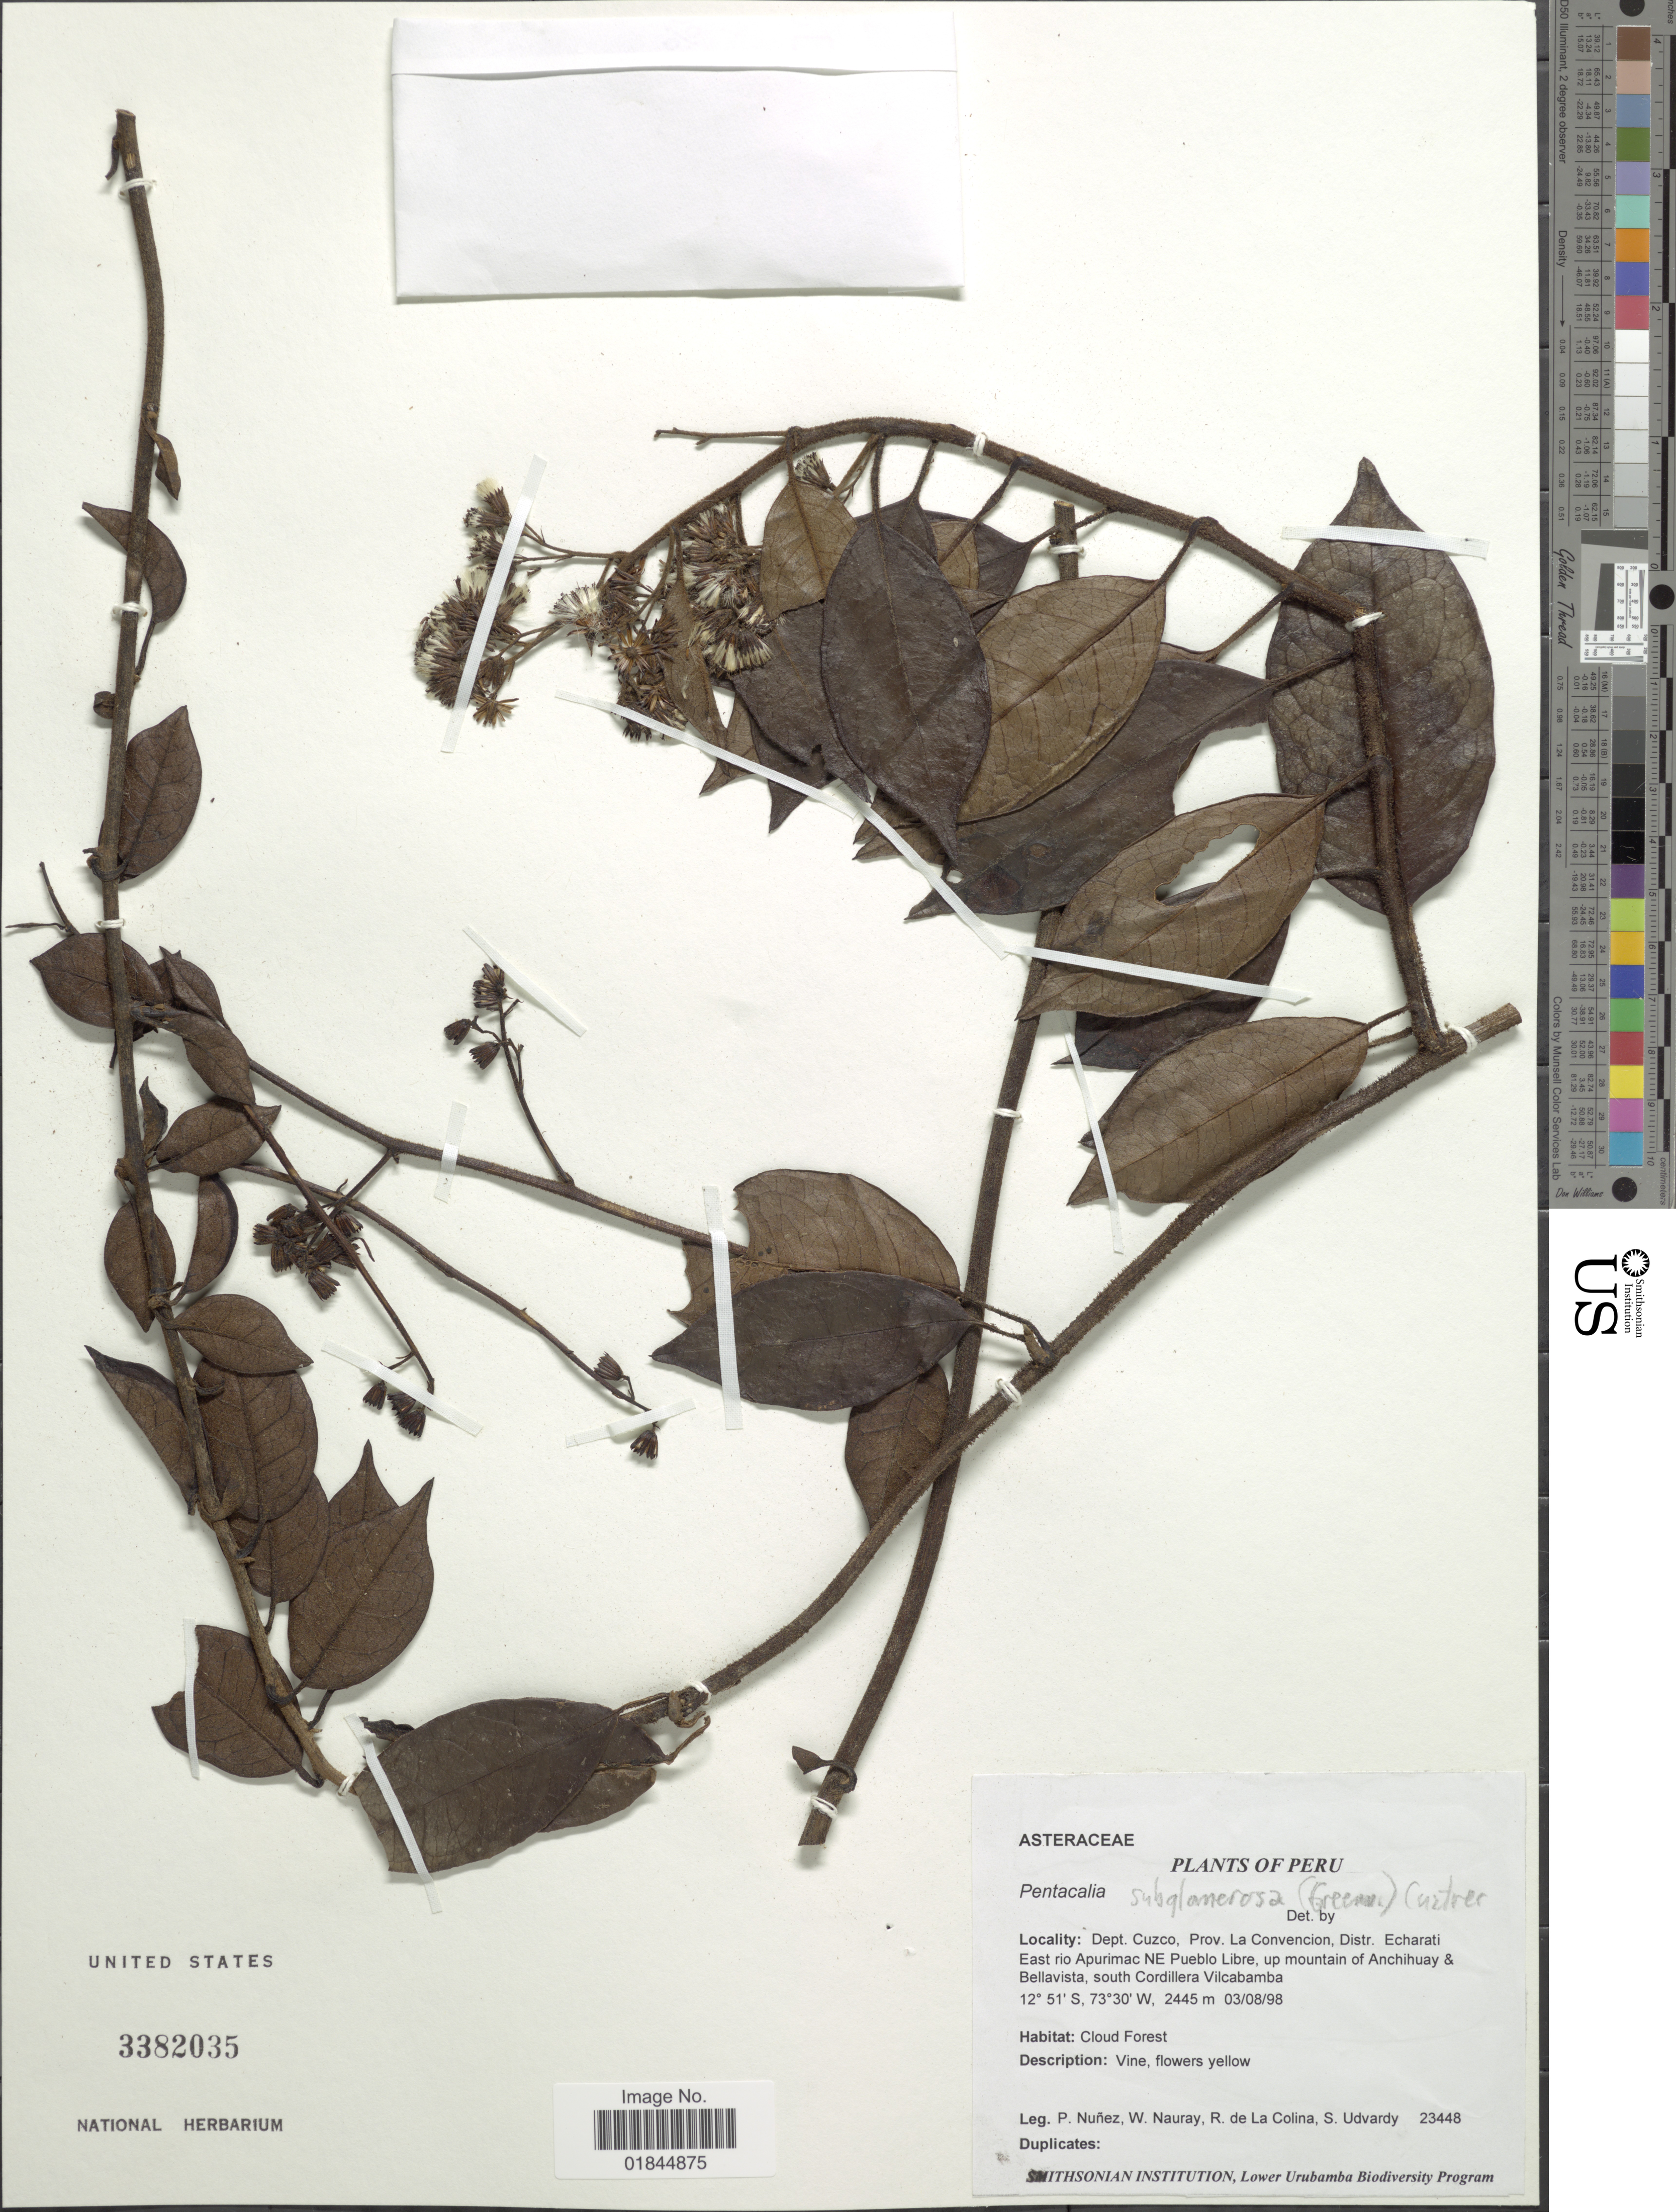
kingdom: Plantae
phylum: Tracheophyta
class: Magnoliopsida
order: Asterales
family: Asteraceae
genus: Pentacalia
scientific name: Pentacalia subglomerosa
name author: (Greenm.) Cuatrec.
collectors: P. Nuñez V., W. Nauray, R. de La Colina & S. Udvardy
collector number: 23448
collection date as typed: Transcribed d/m/y: 3/8/98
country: Peru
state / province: Cusco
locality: Dept. Cuzco, Prov. La Convencion, Distr. Echarati East rio Apurimac NE Pueblo Libre, up mountain of Anchihuay & Bellavista, south Cordillera Vilcabamba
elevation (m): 2445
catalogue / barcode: US 3382035